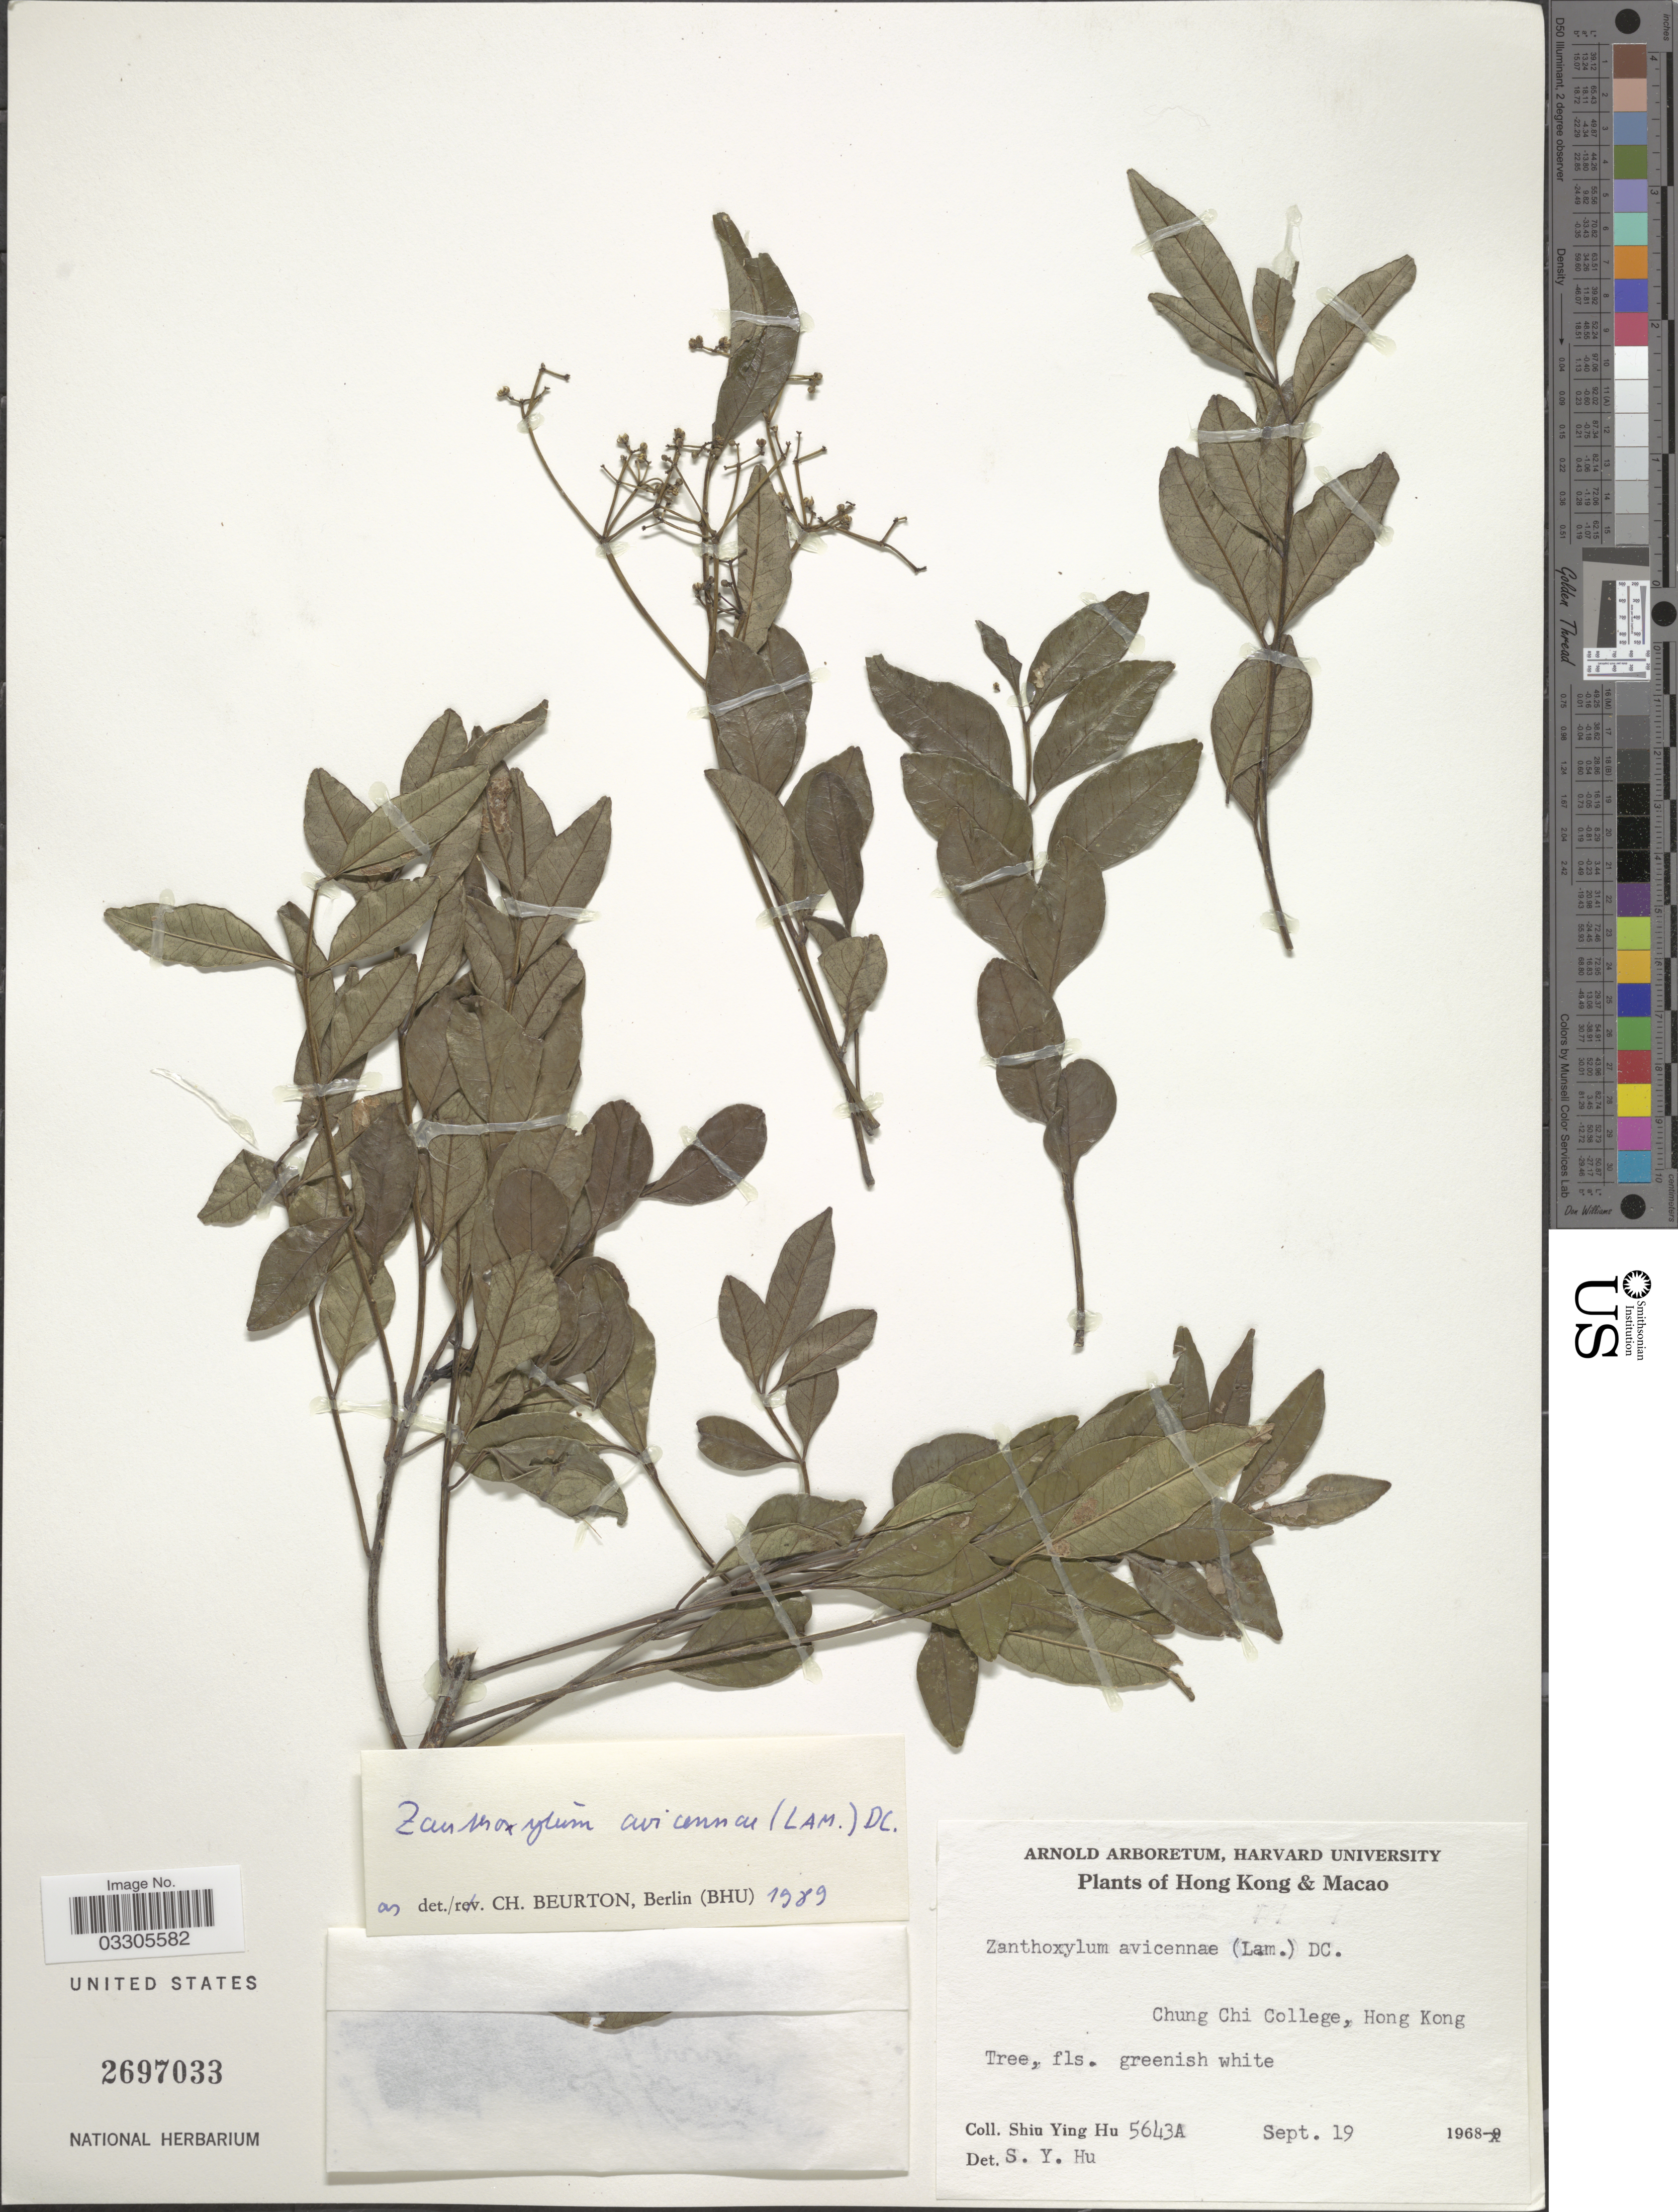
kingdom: Plantae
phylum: Tracheophyta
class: Magnoliopsida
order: Sapindales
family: Rutaceae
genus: Zanthoxylum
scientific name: Zanthoxylum avicennae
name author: (Lam.) DC.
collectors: S. Y. Hu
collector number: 5643A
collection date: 1968-09-19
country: China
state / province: Hong Kong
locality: Chung Chi College.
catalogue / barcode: US 2697033